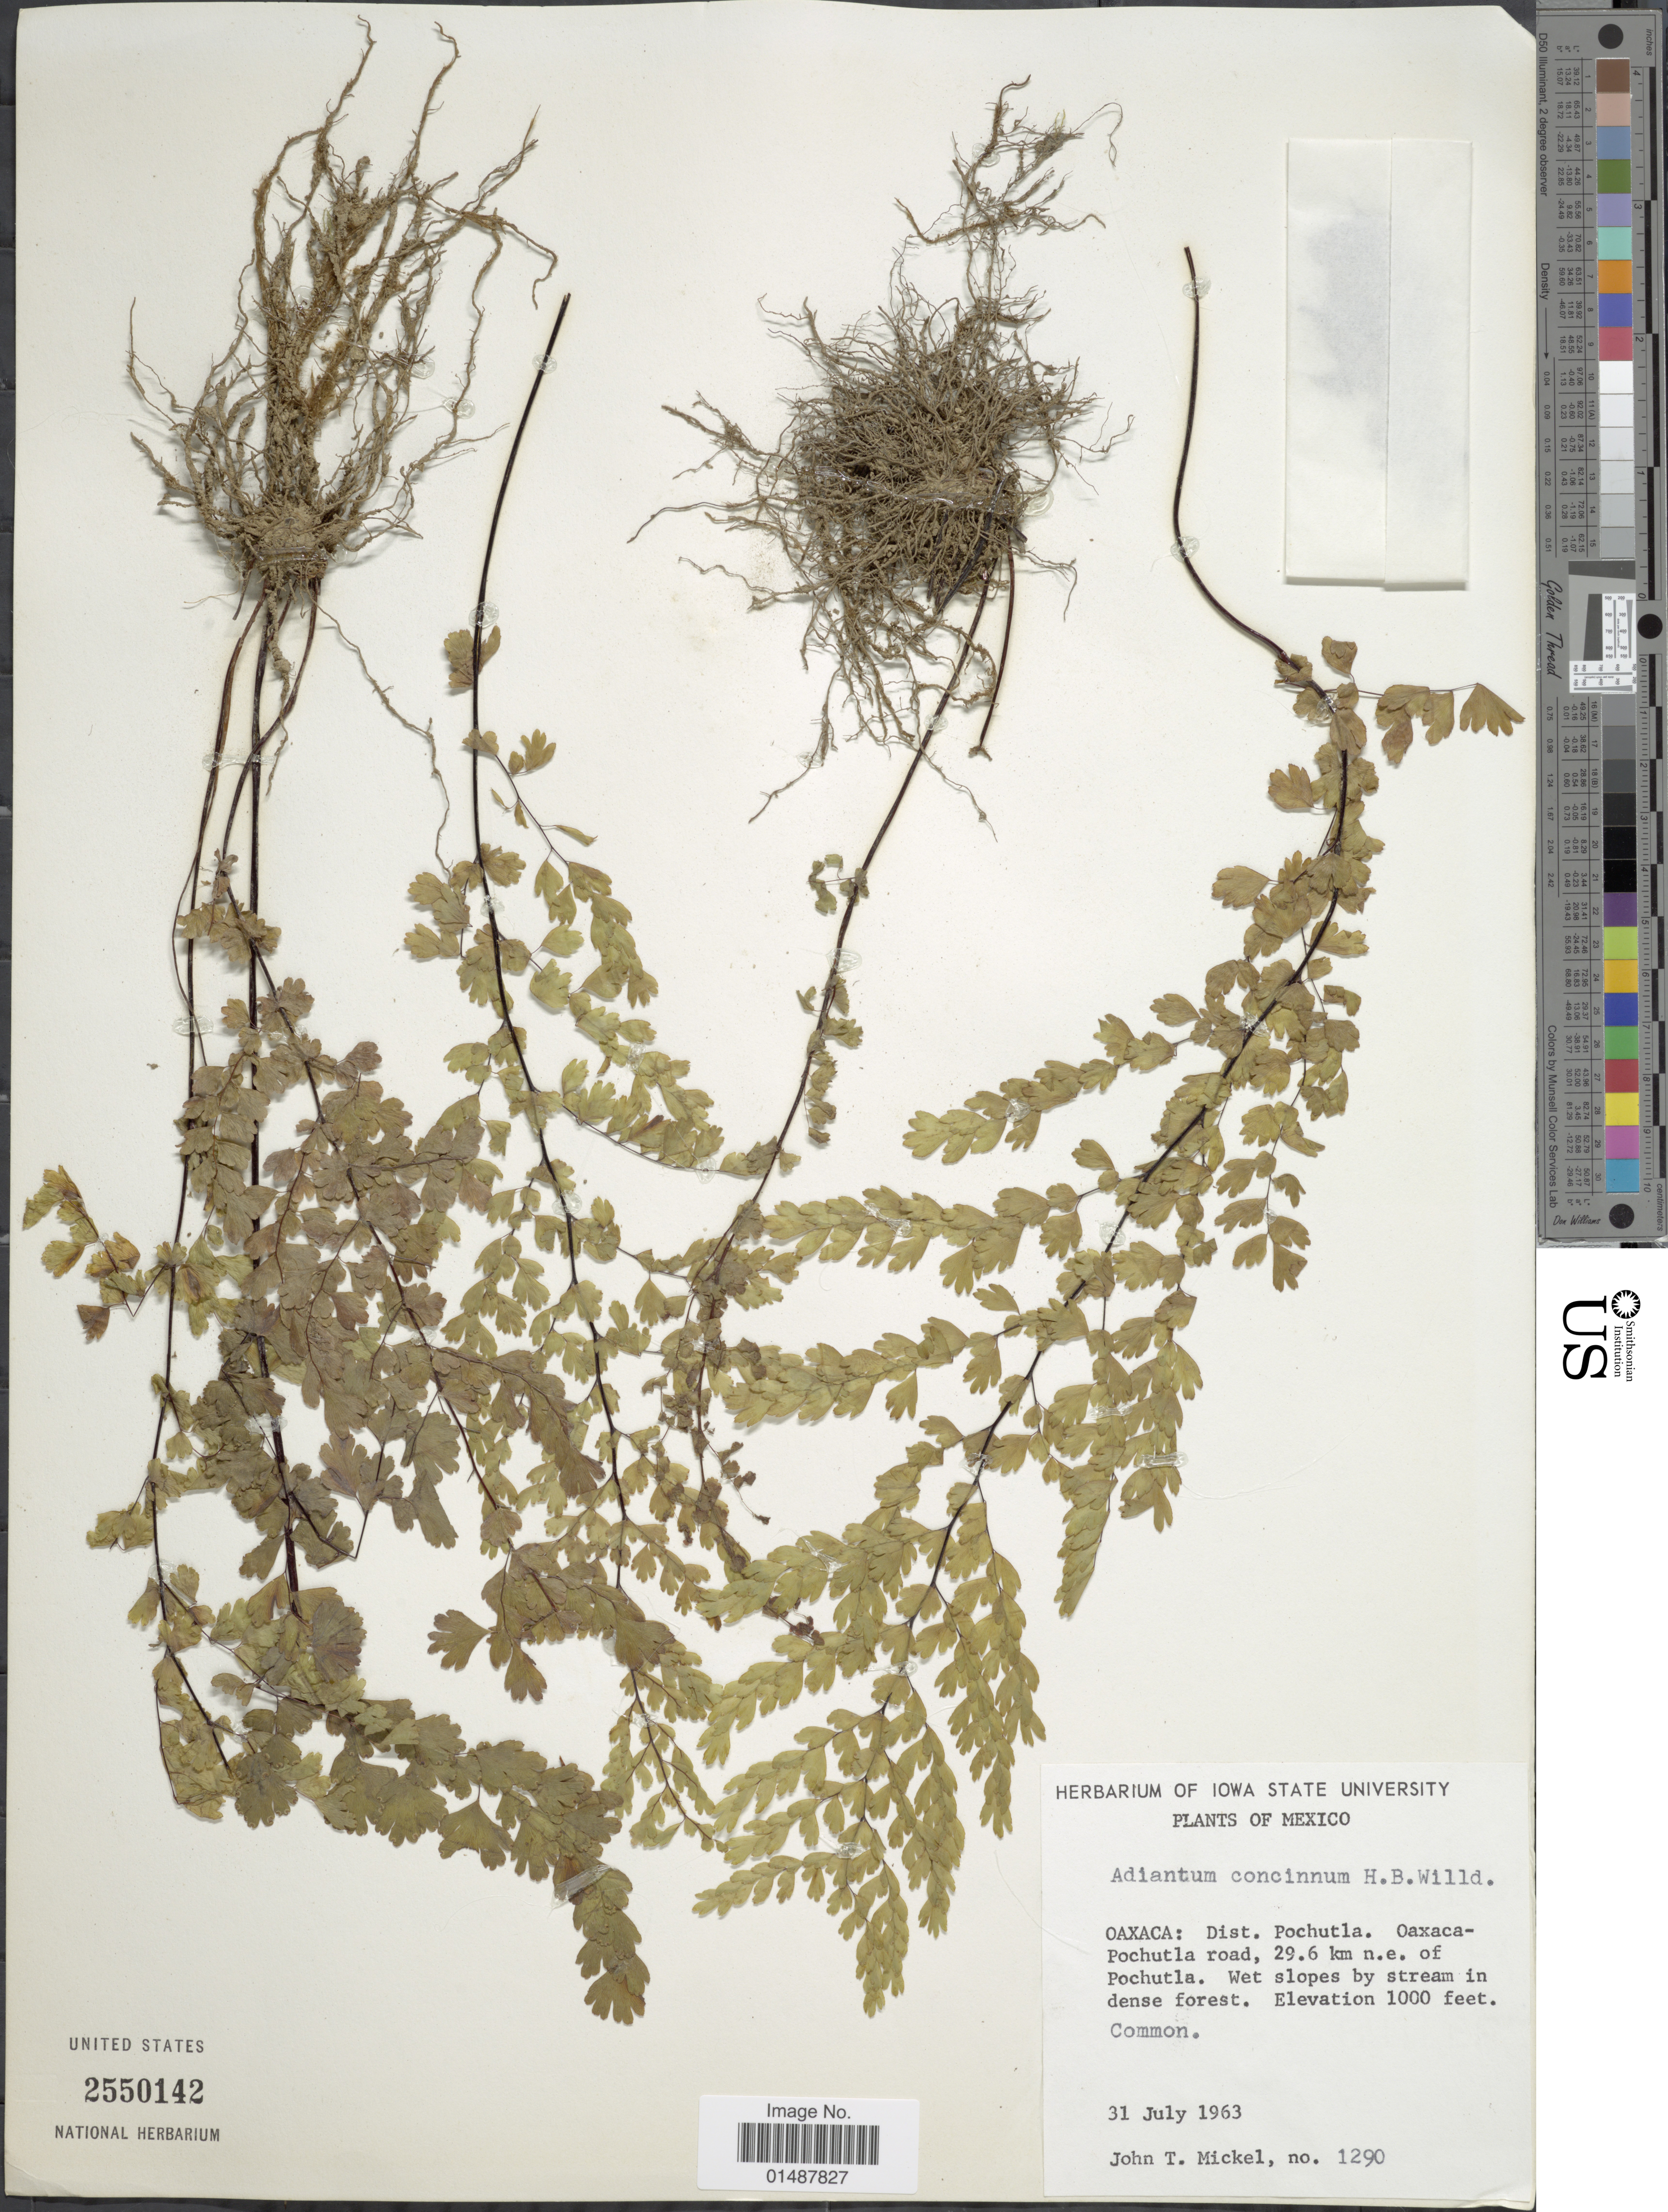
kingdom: Plantae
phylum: Tracheophyta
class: Polypodiopsida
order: Polypodiales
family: Pteridaceae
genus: Adiantum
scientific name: Adiantum concinnum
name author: Humb. & Bonpl. ex Willd.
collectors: J. T. Mickel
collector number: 1290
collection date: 1963-07-31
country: Mexico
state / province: Oaxaca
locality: Dist. Pochutla, Oaxaca-Pochutla road, 29.6 km n.e of Pochutla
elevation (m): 305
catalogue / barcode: US 2550142